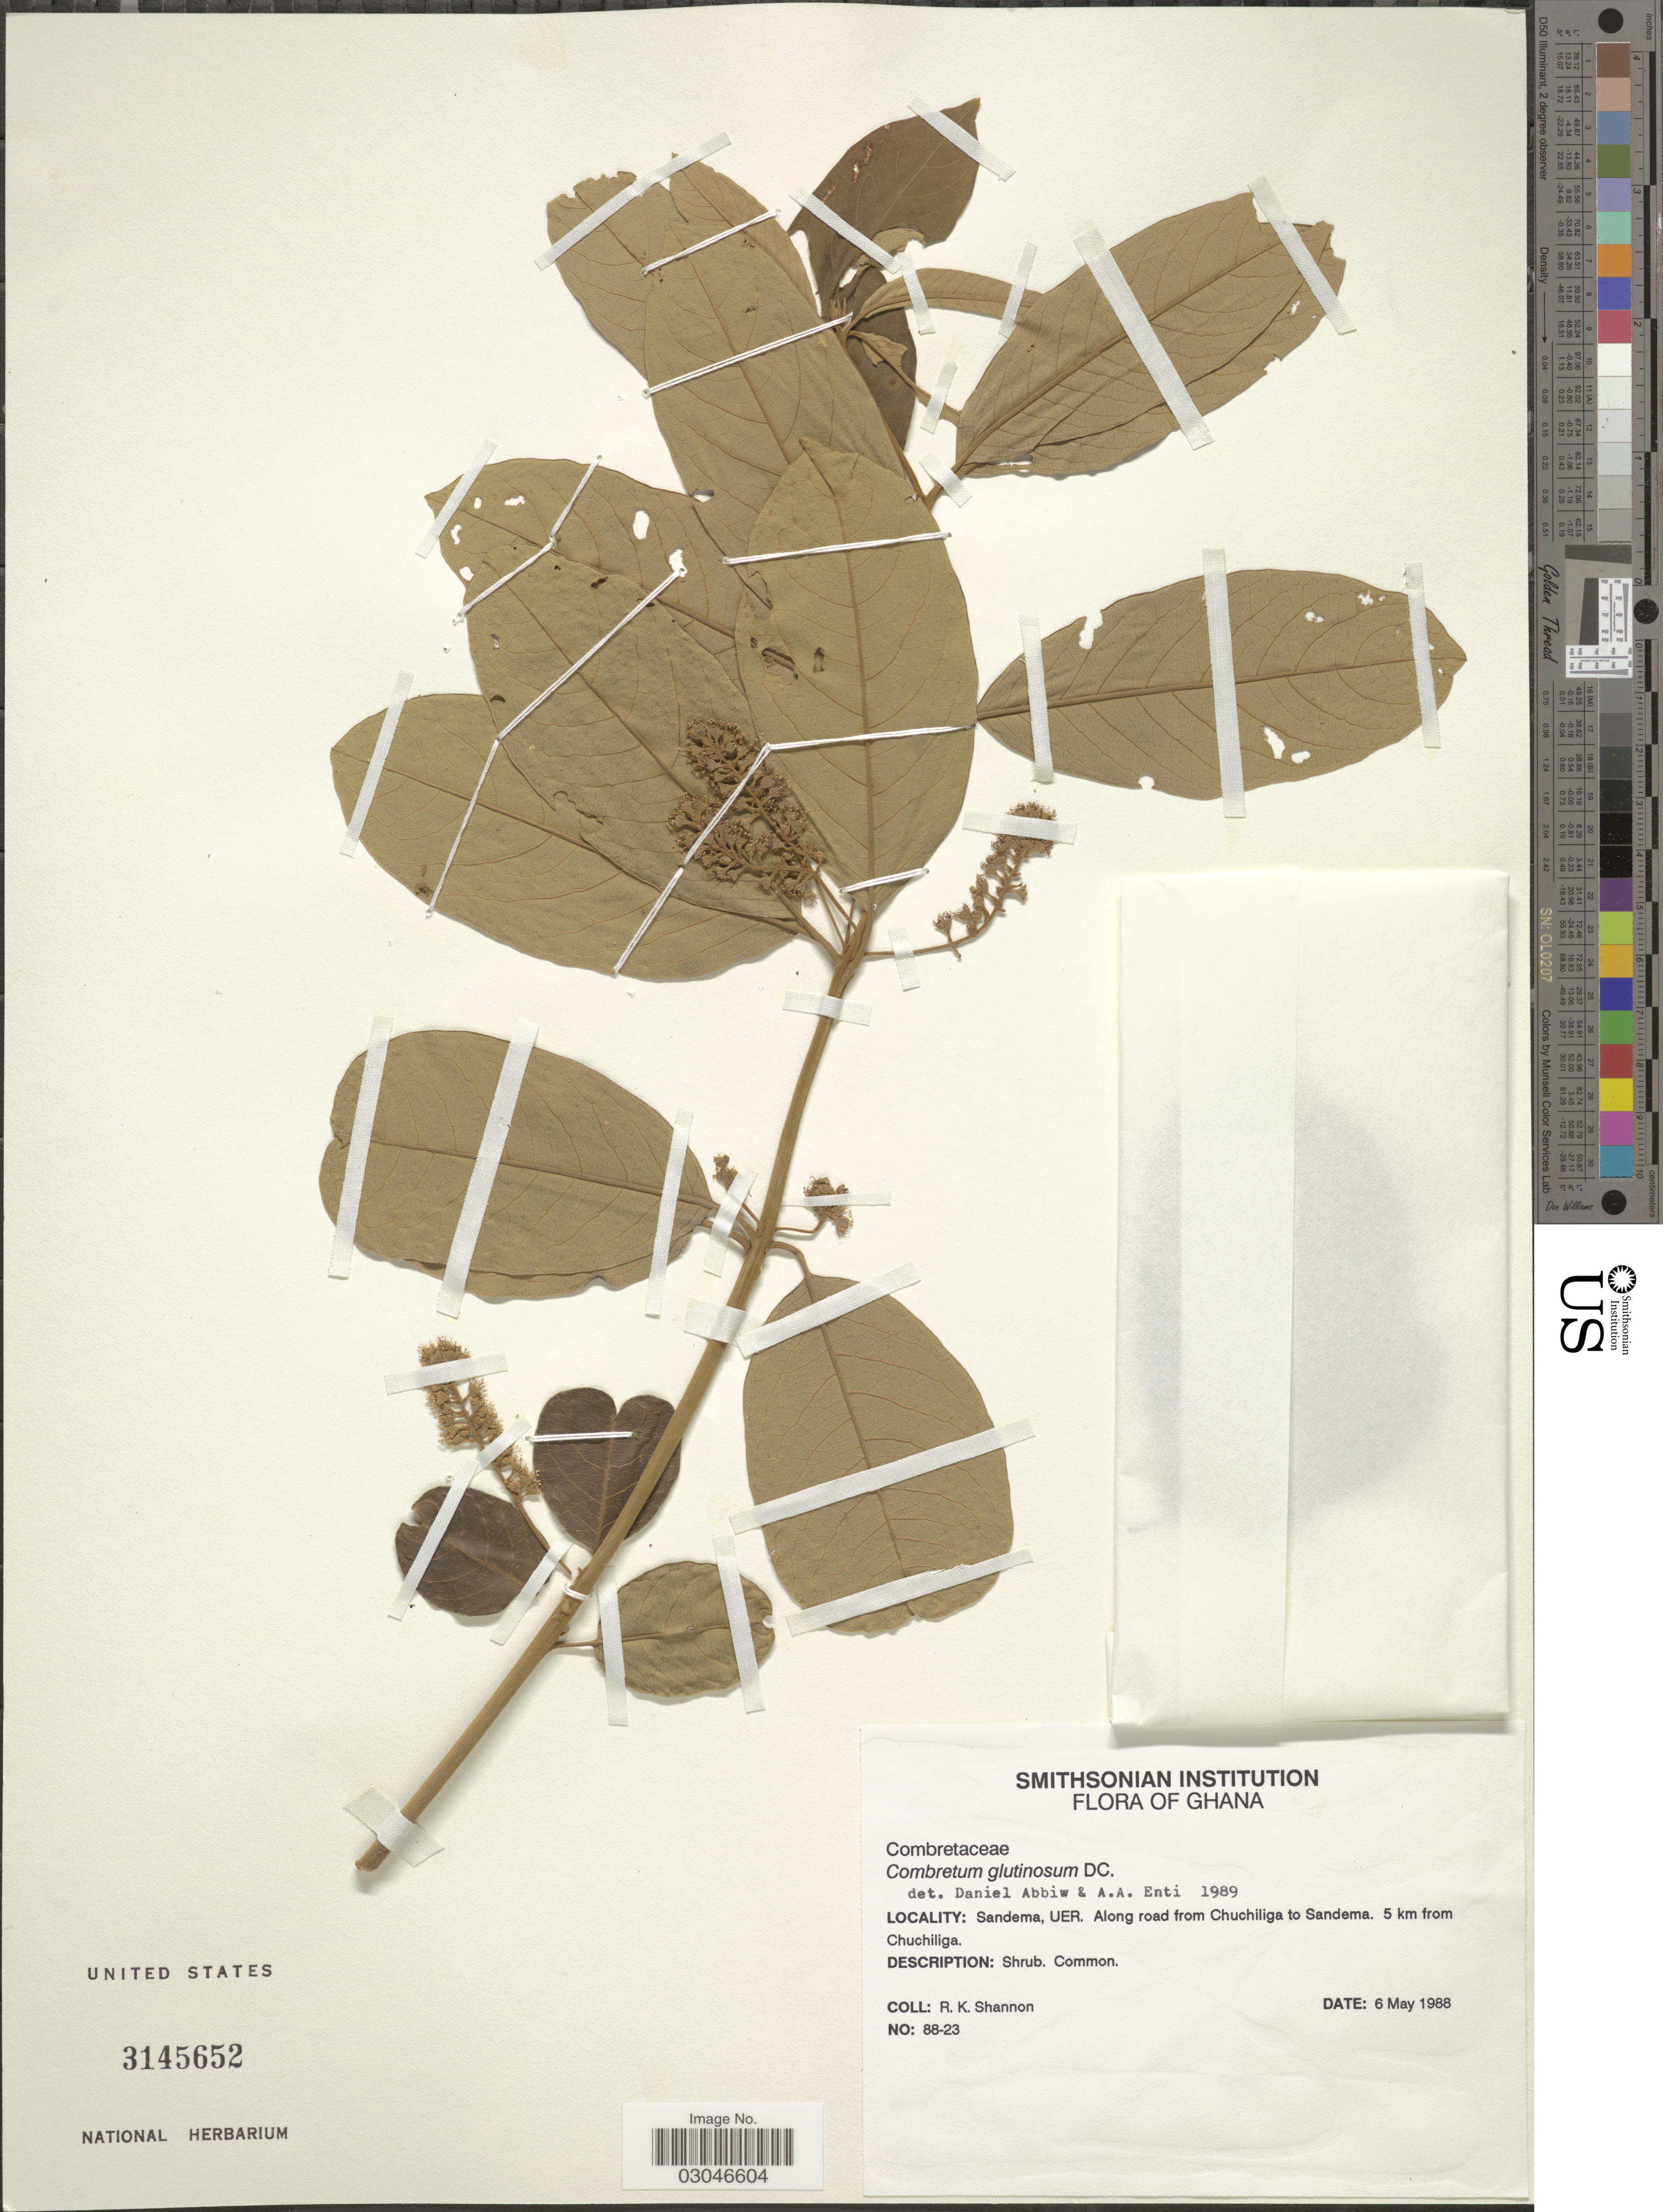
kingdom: Plantae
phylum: Tracheophyta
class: Magnoliopsida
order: Myrtales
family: Combretaceae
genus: Combretum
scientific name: Combretum glutinosum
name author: Perr. ex DC.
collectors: R. Shannon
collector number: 88-23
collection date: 1988-05-06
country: Ghana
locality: Sandema, UER. Along road from Chuchiliga to Sandema. 5 km from Chuchiliga.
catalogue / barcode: US 3145652